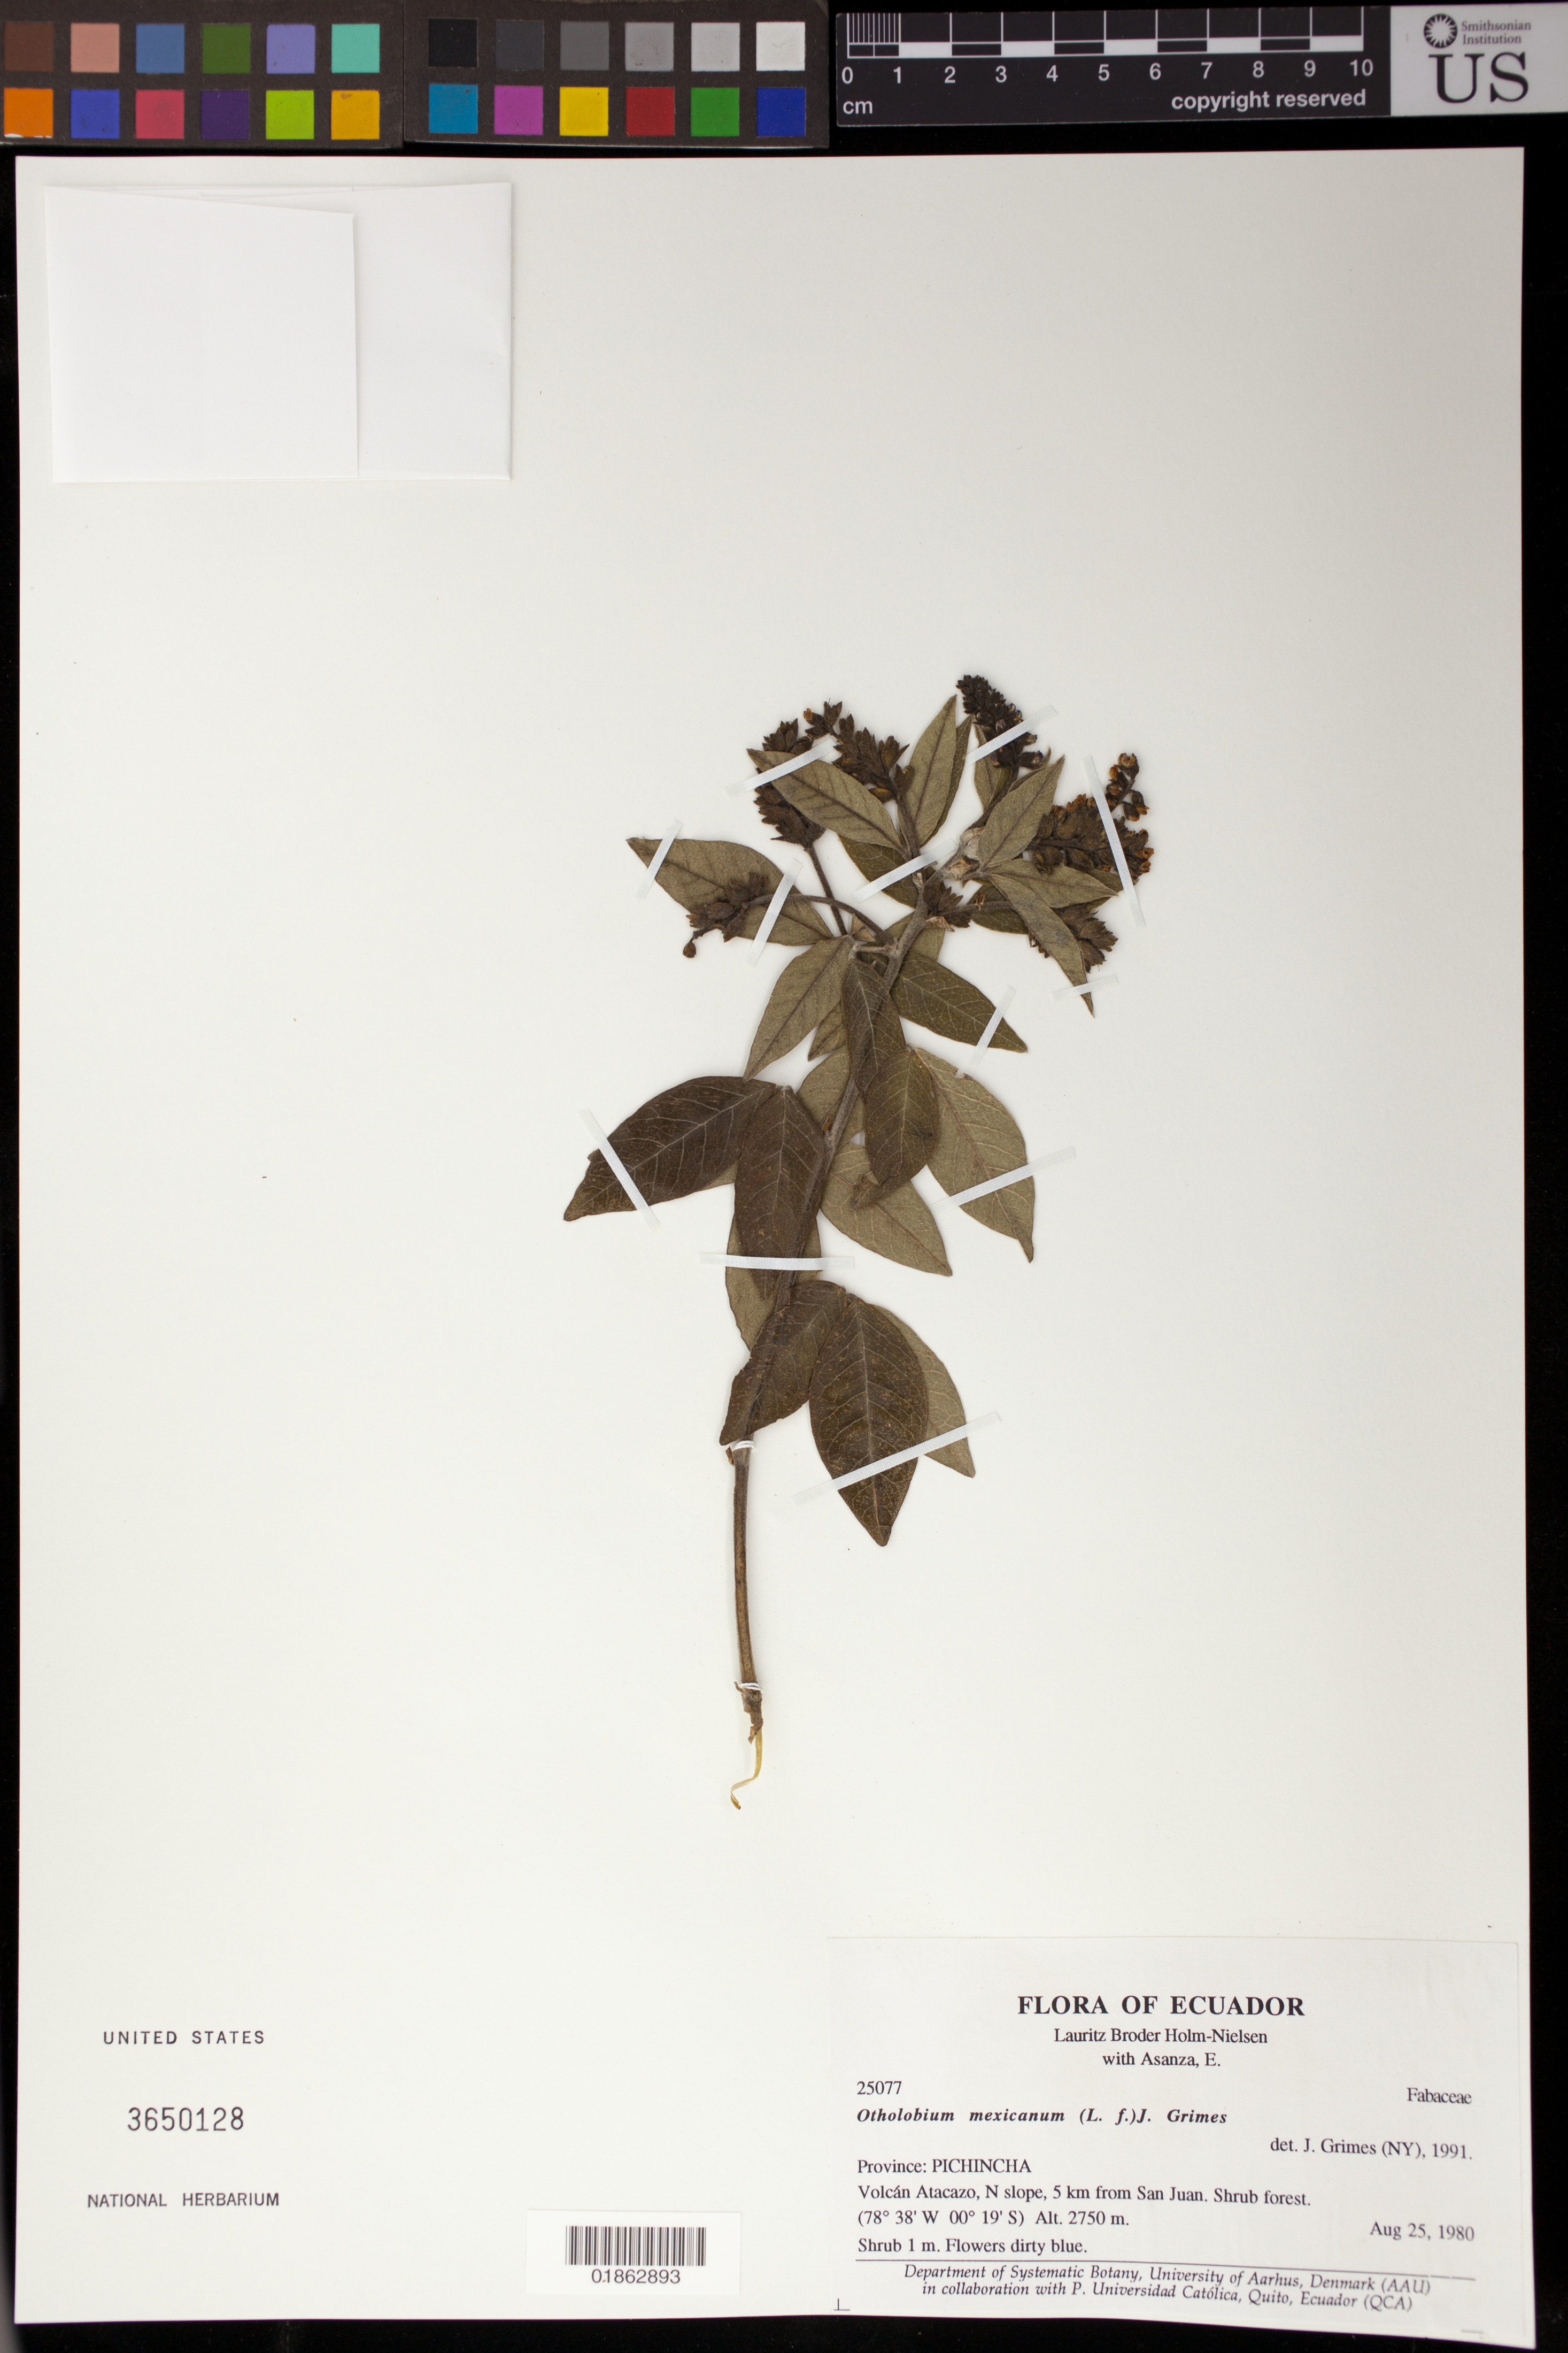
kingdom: Plantae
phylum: Tracheophyta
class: Magnoliopsida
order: Fabales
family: Fabaceae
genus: Otholobium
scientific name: Otholobium mexicanum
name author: (L. f.) J.W. Grimes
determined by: Grimes, J. W.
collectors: L. B. Holm-Nielsen & E. Azanza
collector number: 25077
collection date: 1980-08-25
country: Ecuador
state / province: Pichincha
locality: Volcán Atacazo, N slope, 5 km from San Juan.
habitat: Shrub forest.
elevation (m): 2750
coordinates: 00 19 S, 78 38 W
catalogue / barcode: US 3650128